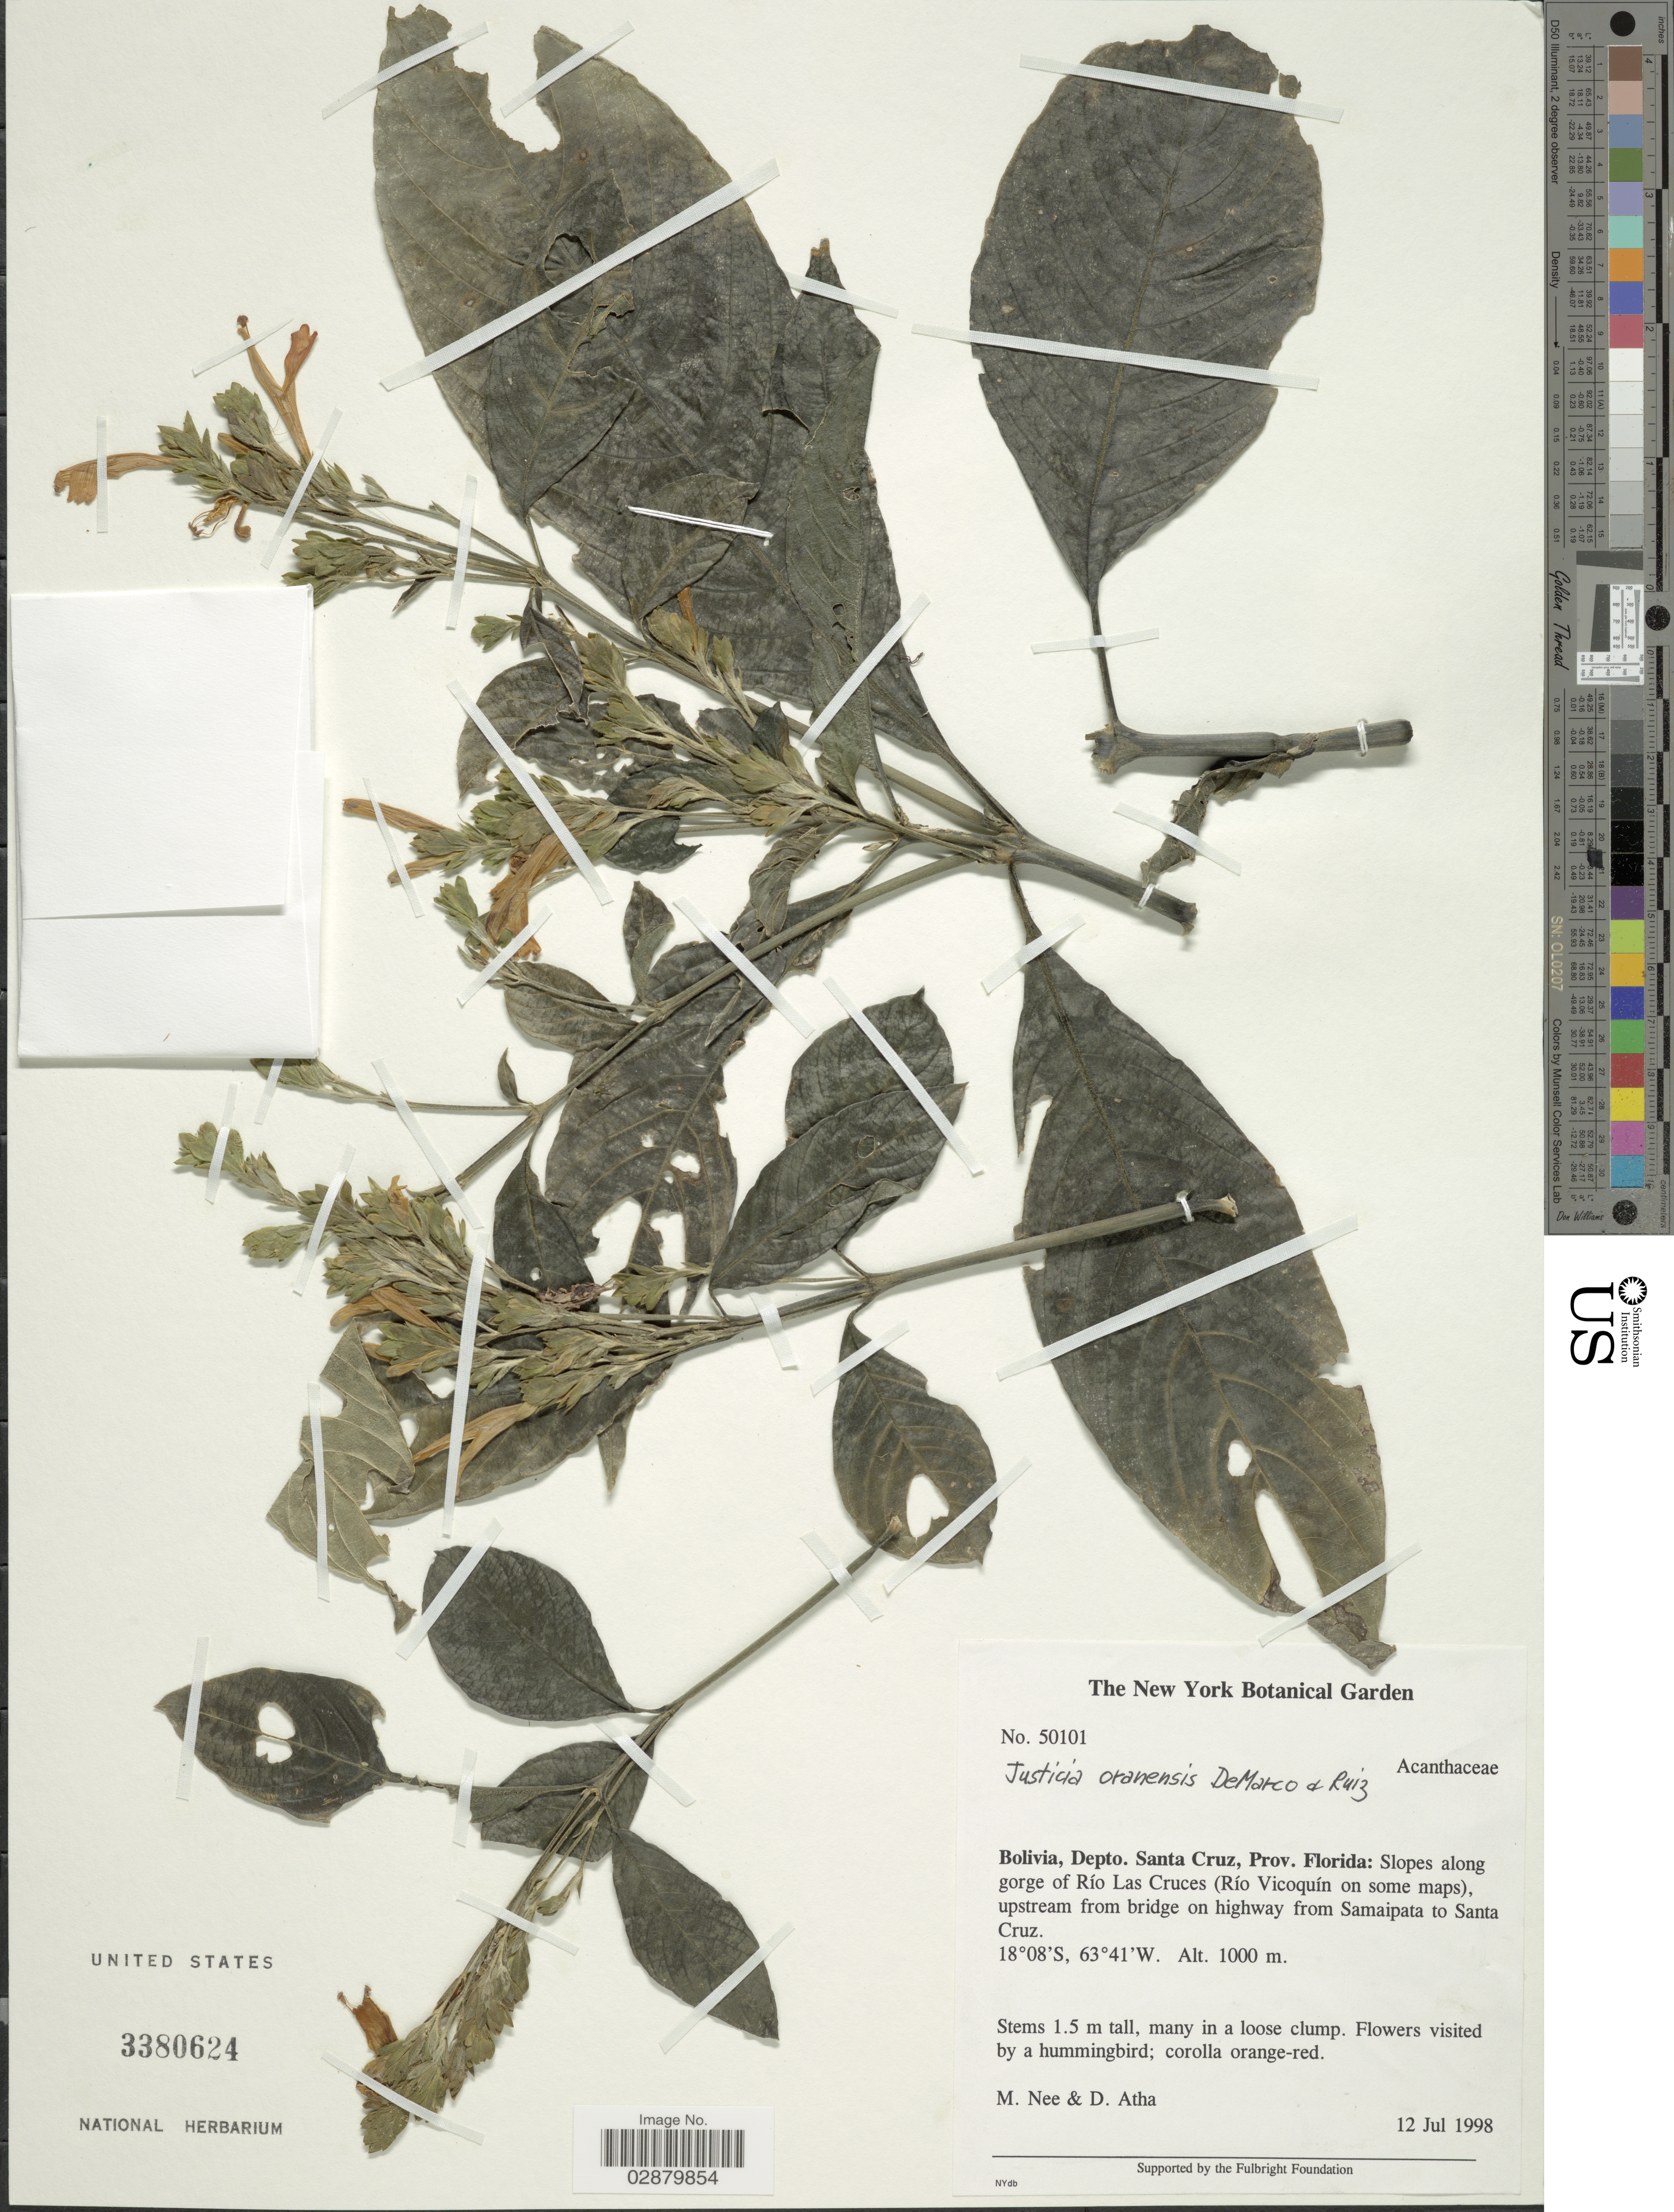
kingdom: Plantae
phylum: Tracheophyta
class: Magnoliopsida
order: Lamiales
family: Acanthaceae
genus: Justicia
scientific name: Justicia oranensis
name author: De Marco & T. Ruíz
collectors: M. Nee & D. Atha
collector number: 50101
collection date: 1998-07-12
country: Bolivia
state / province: Santa Cruz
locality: Depto. Santa Cruz, Prov. Florida: Slopes along gorge of Río Las Cruces (Río Vicoquín on some maps), upstream from bridge on highway from Samaipata to Santa Cruz).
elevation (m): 1000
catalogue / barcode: US 3380624